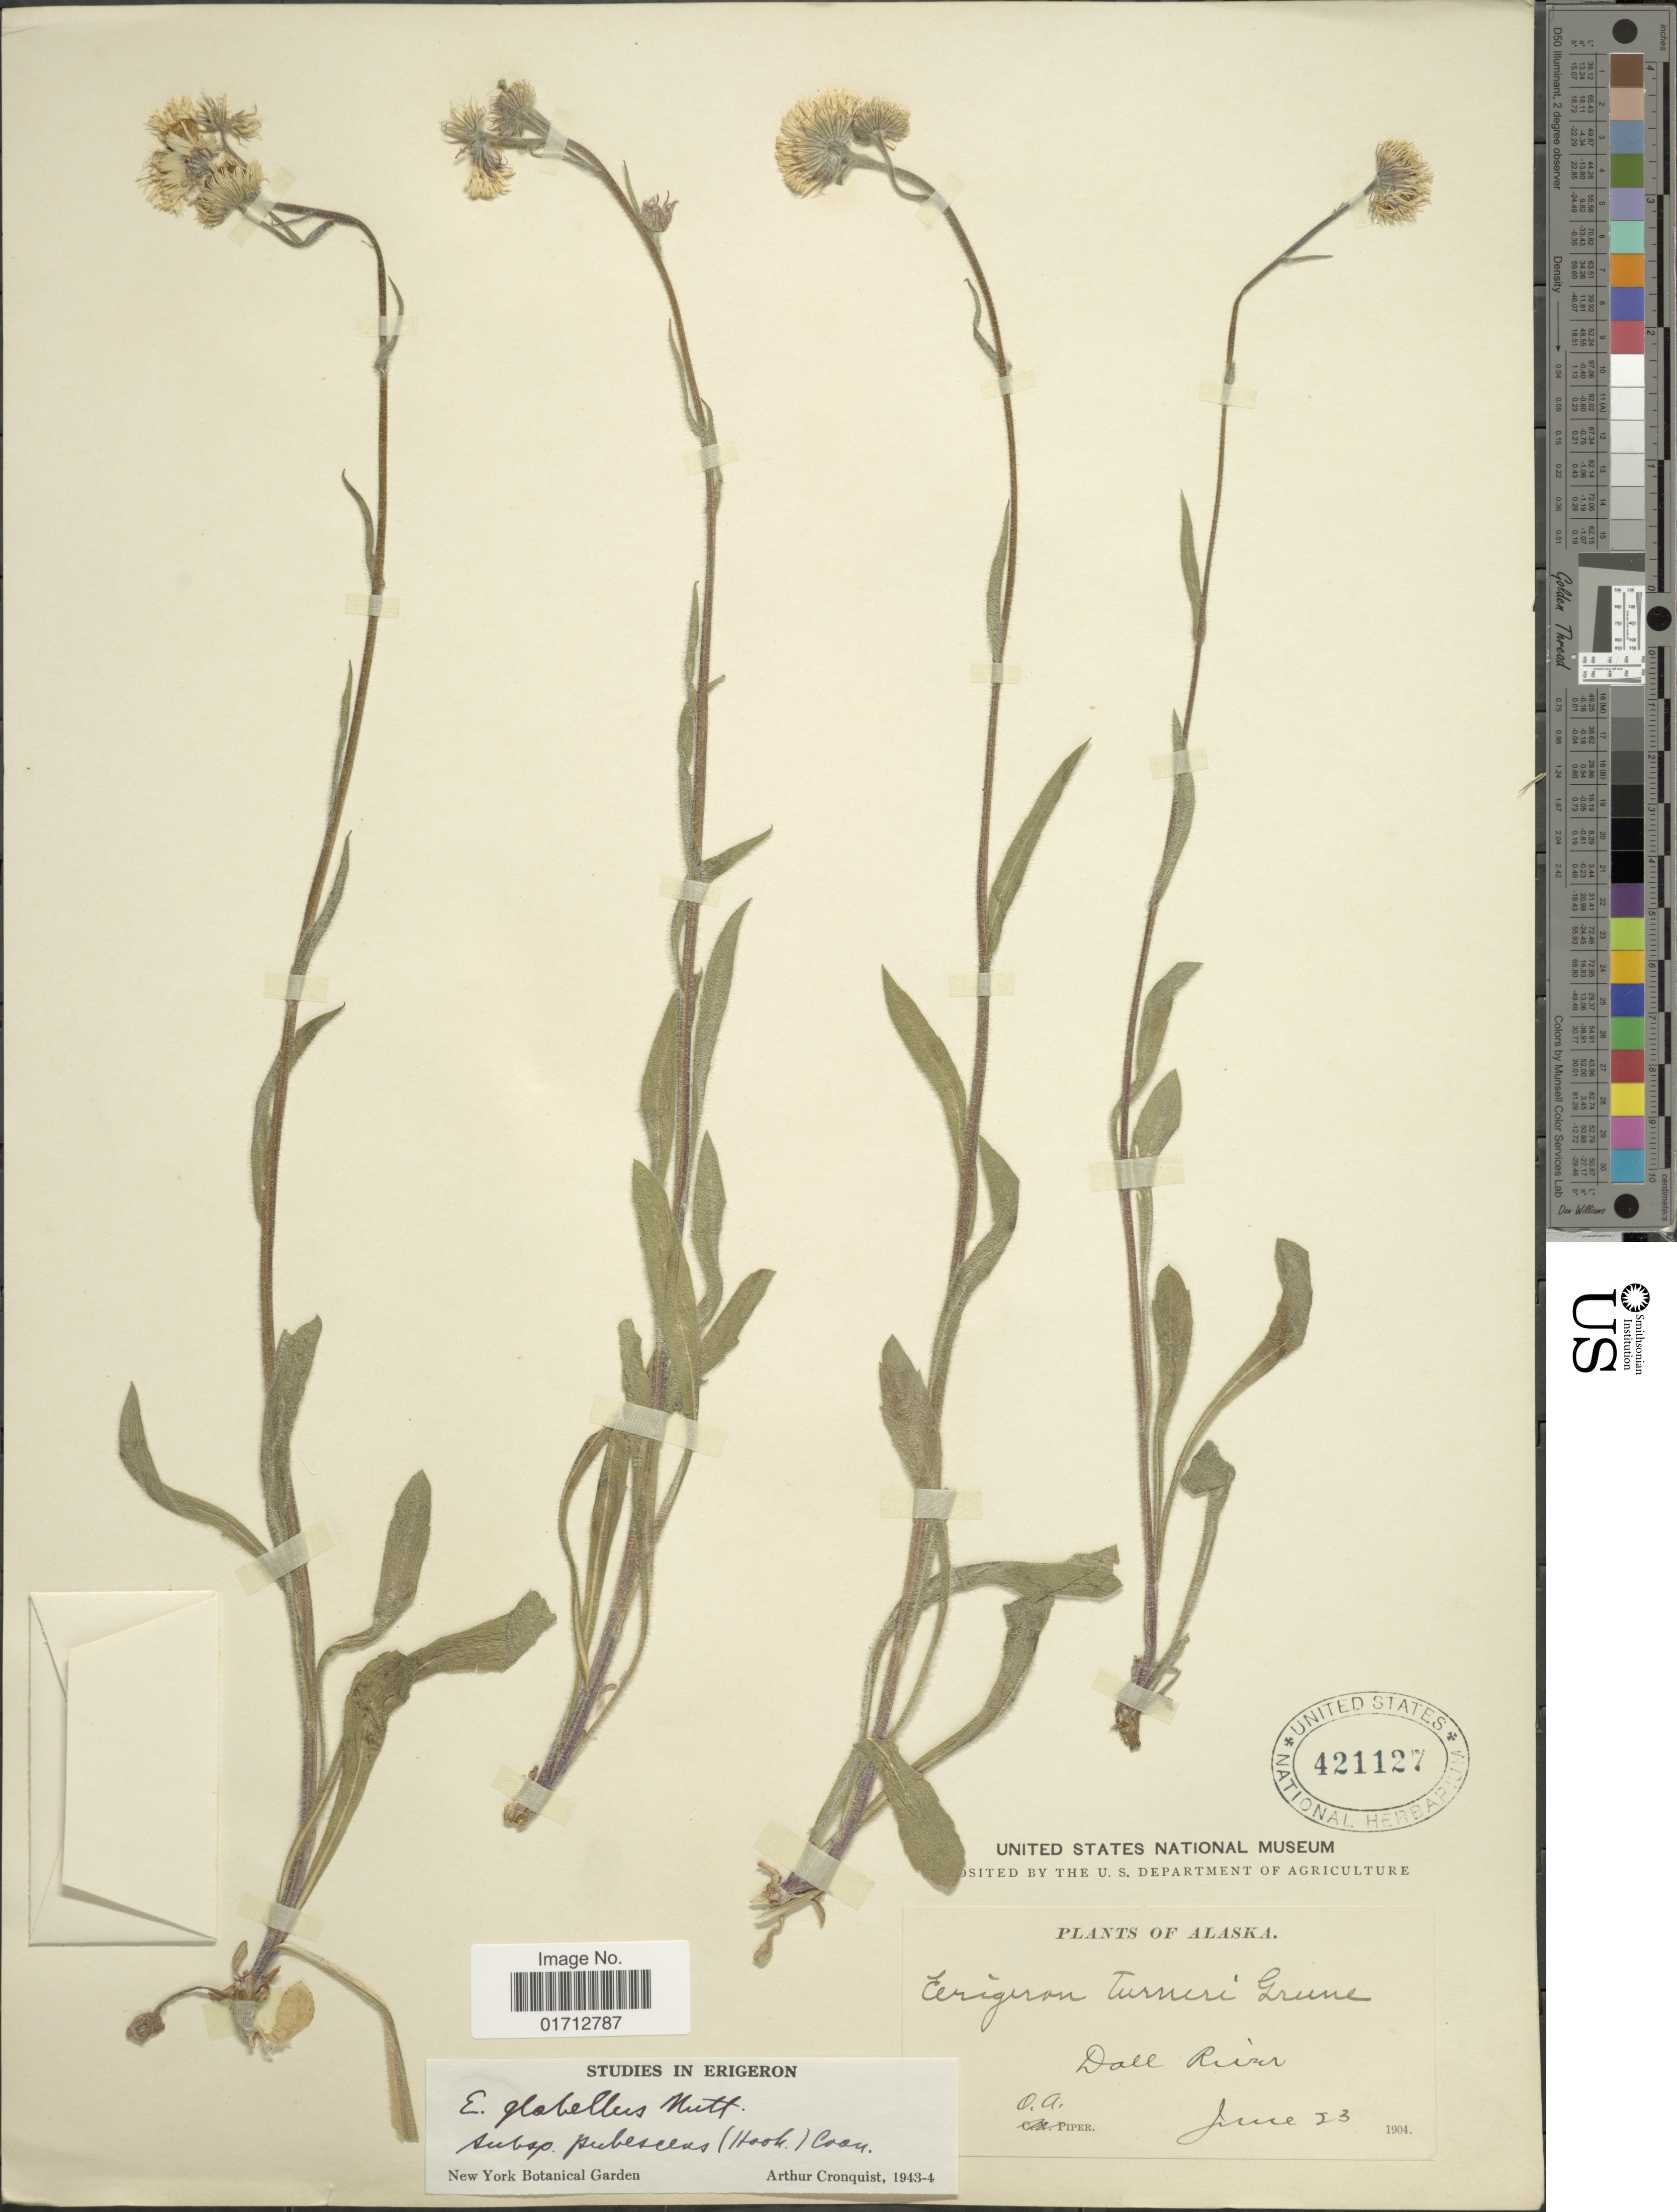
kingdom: Plantae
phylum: Tracheophyta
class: Magnoliopsida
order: Asterales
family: Asteraceae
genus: Erigeron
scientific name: Erigeron glabellus subsp. pubescens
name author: (Hook.) Cronq.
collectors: O. Piper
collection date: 1904-06-23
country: United States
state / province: Alaska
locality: Dall River.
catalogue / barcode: US 421127